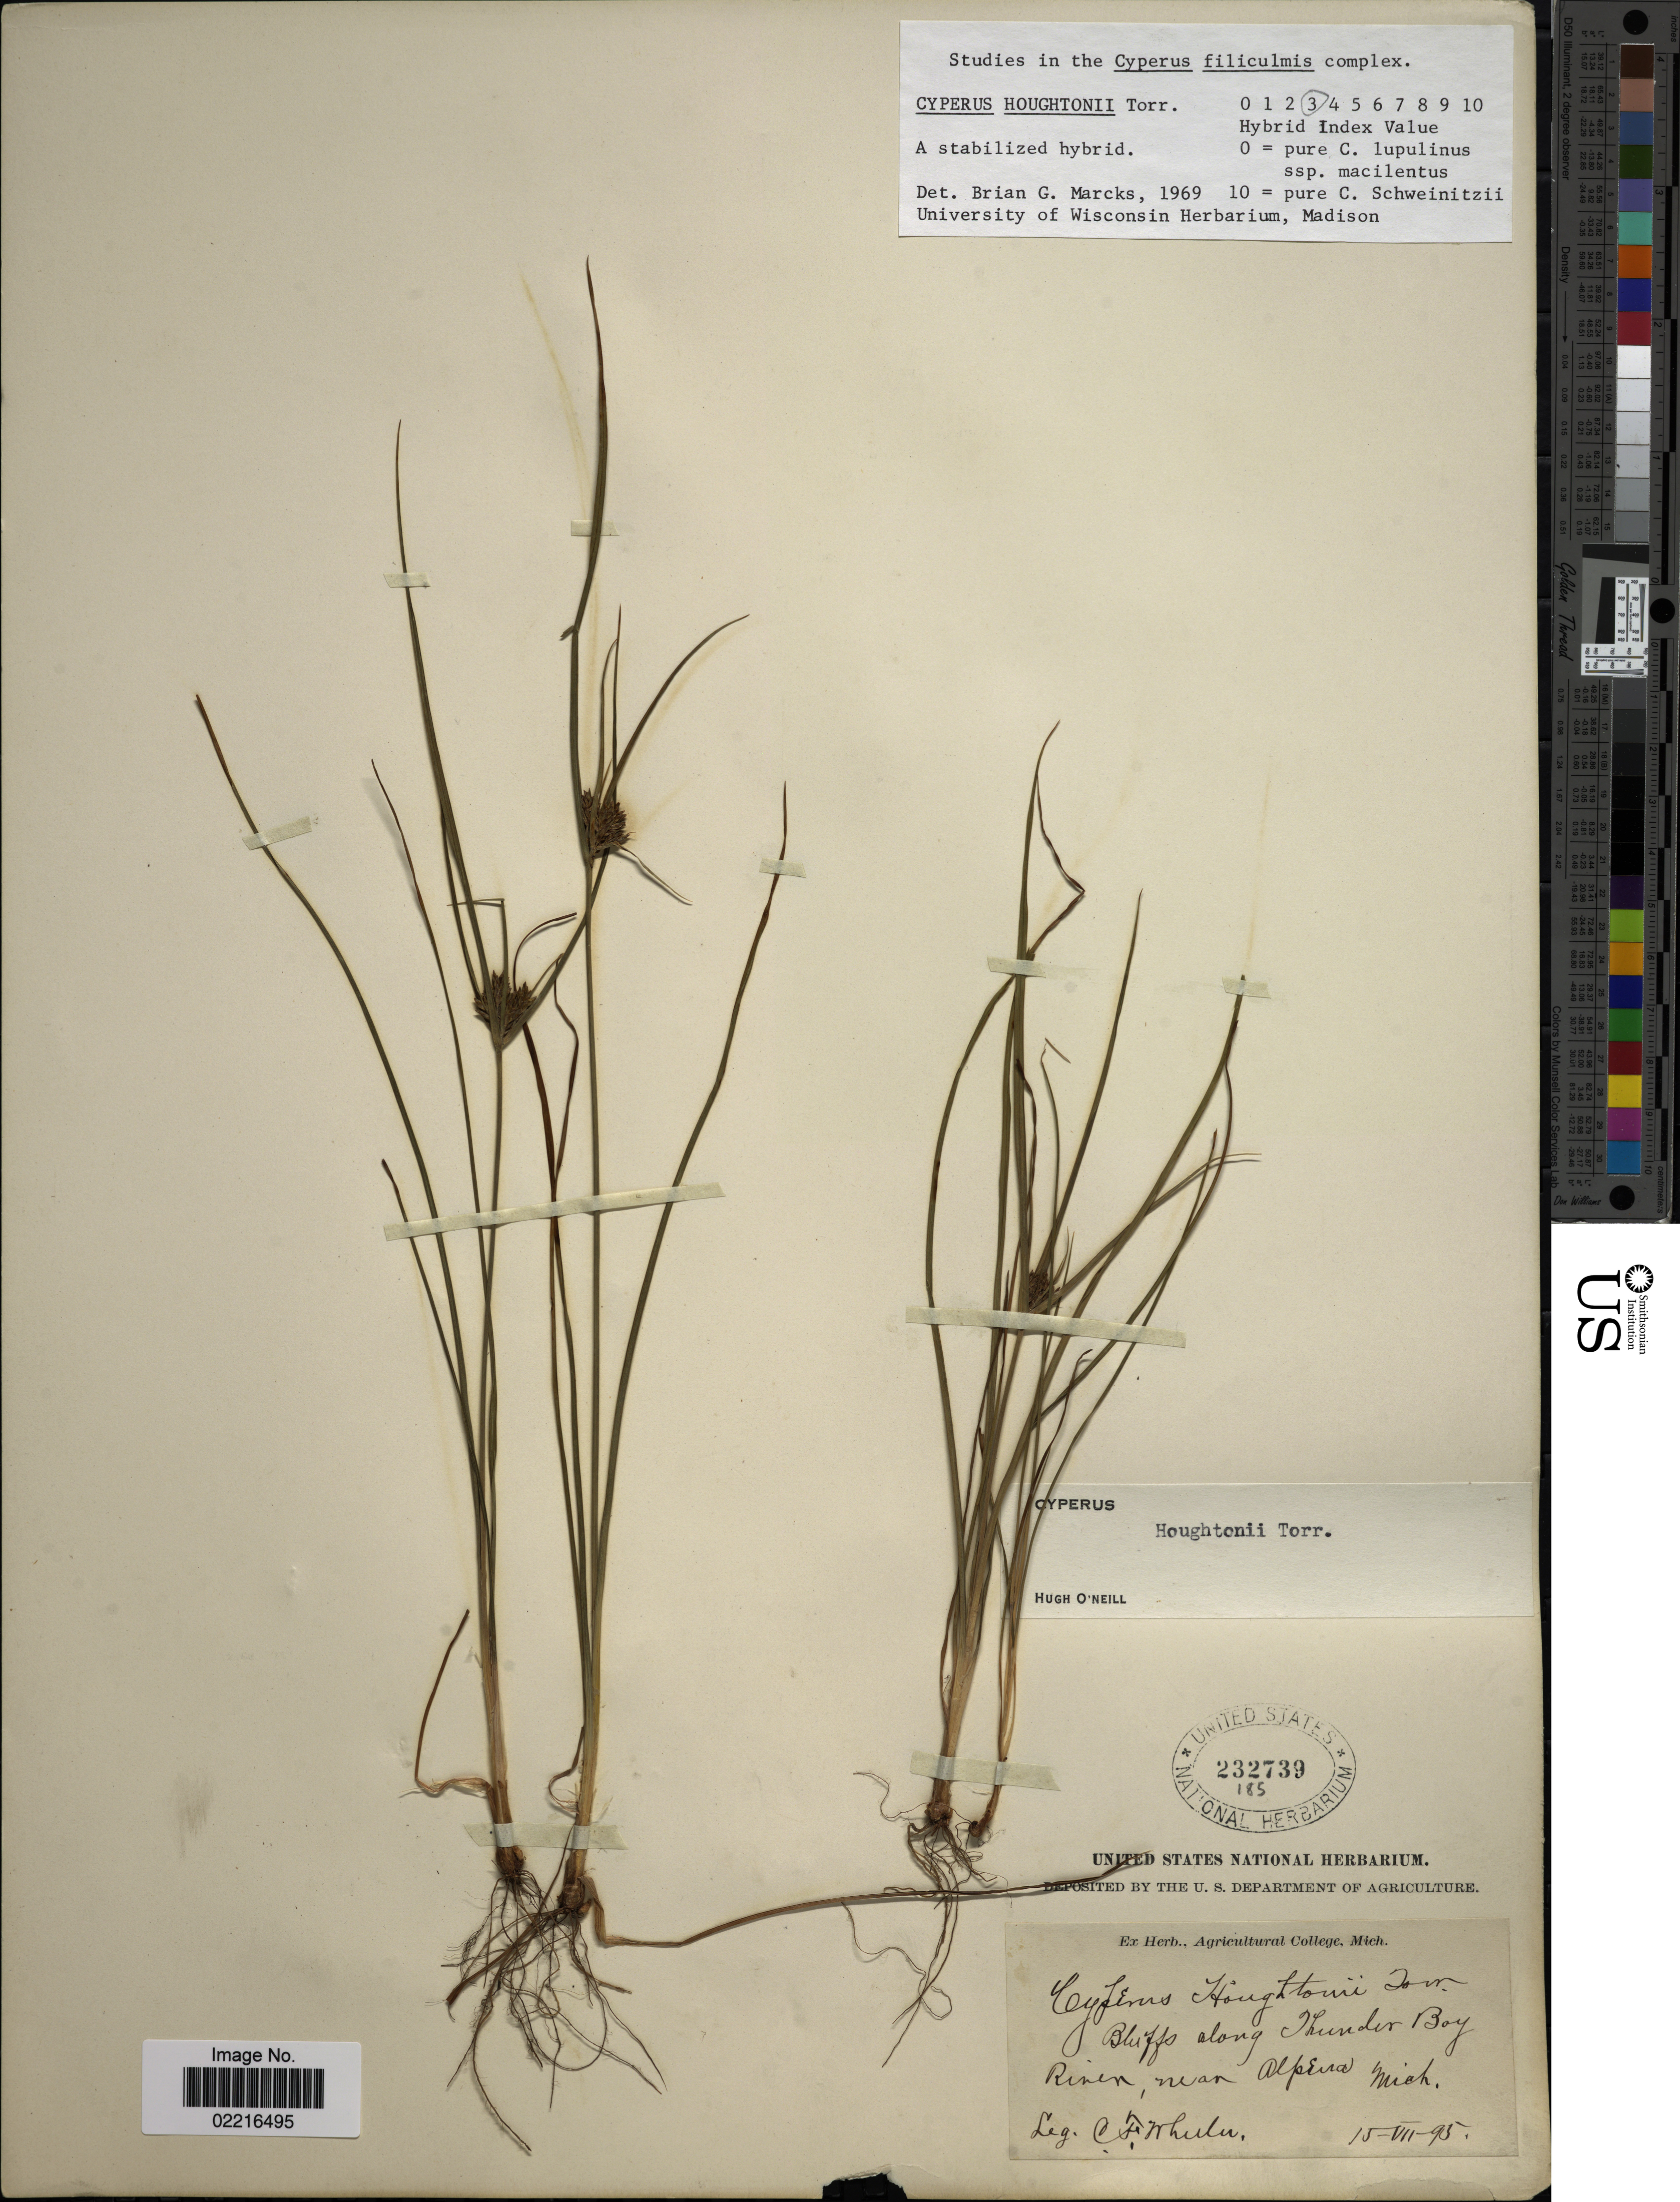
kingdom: Plantae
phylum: Tracheophyta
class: Liliopsida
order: Poales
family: Cyperaceae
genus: Cyperus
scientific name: Cyperus houghtonii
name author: Torr.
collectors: C. Wheeler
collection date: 1895-07-15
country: United States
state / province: Michigan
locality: Along Thunder Bay River, near Alpena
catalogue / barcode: US 232739